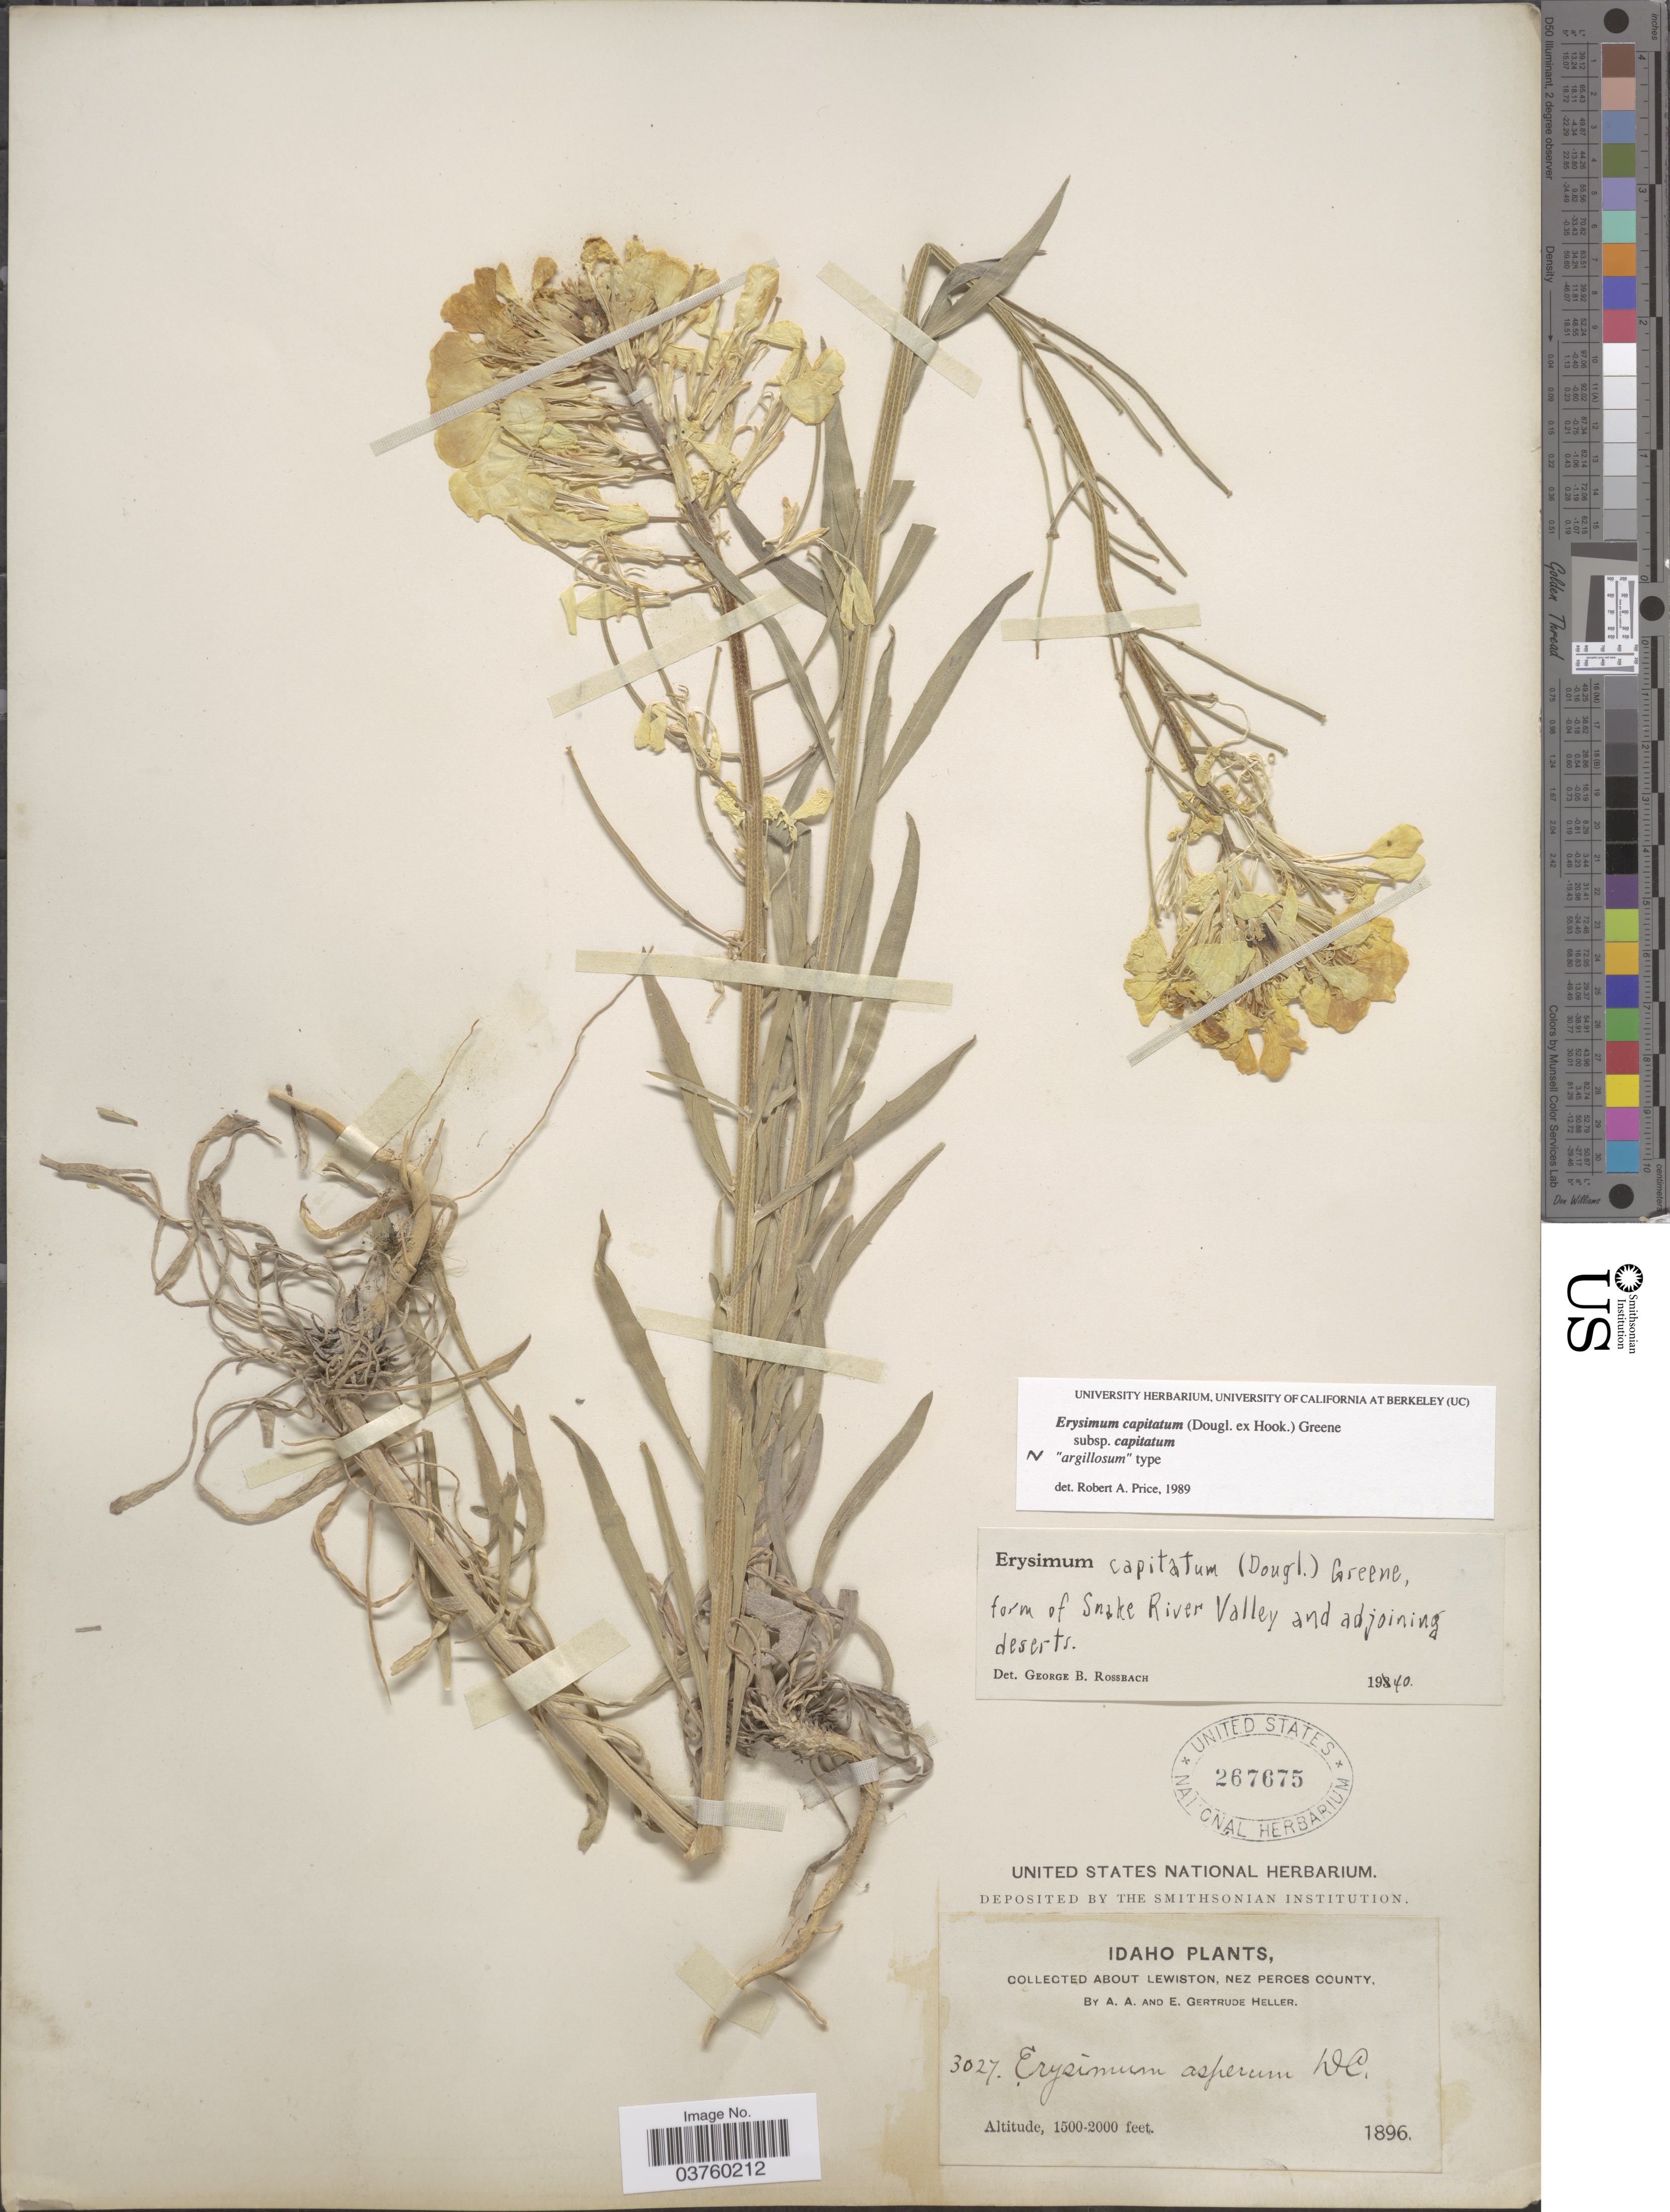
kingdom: Plantae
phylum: Tracheophyta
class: Magnoliopsida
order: Brassicales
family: Brassicaceae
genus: Erysimum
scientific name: Erysimum capitatum subsp. capitatum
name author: (Douglas ex Hook.) Greene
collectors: A. A. Heller & E. G. Heller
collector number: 3027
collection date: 1896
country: United States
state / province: Idaho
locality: About Lewiston, Nez Perces County.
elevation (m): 457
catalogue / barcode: US 267675